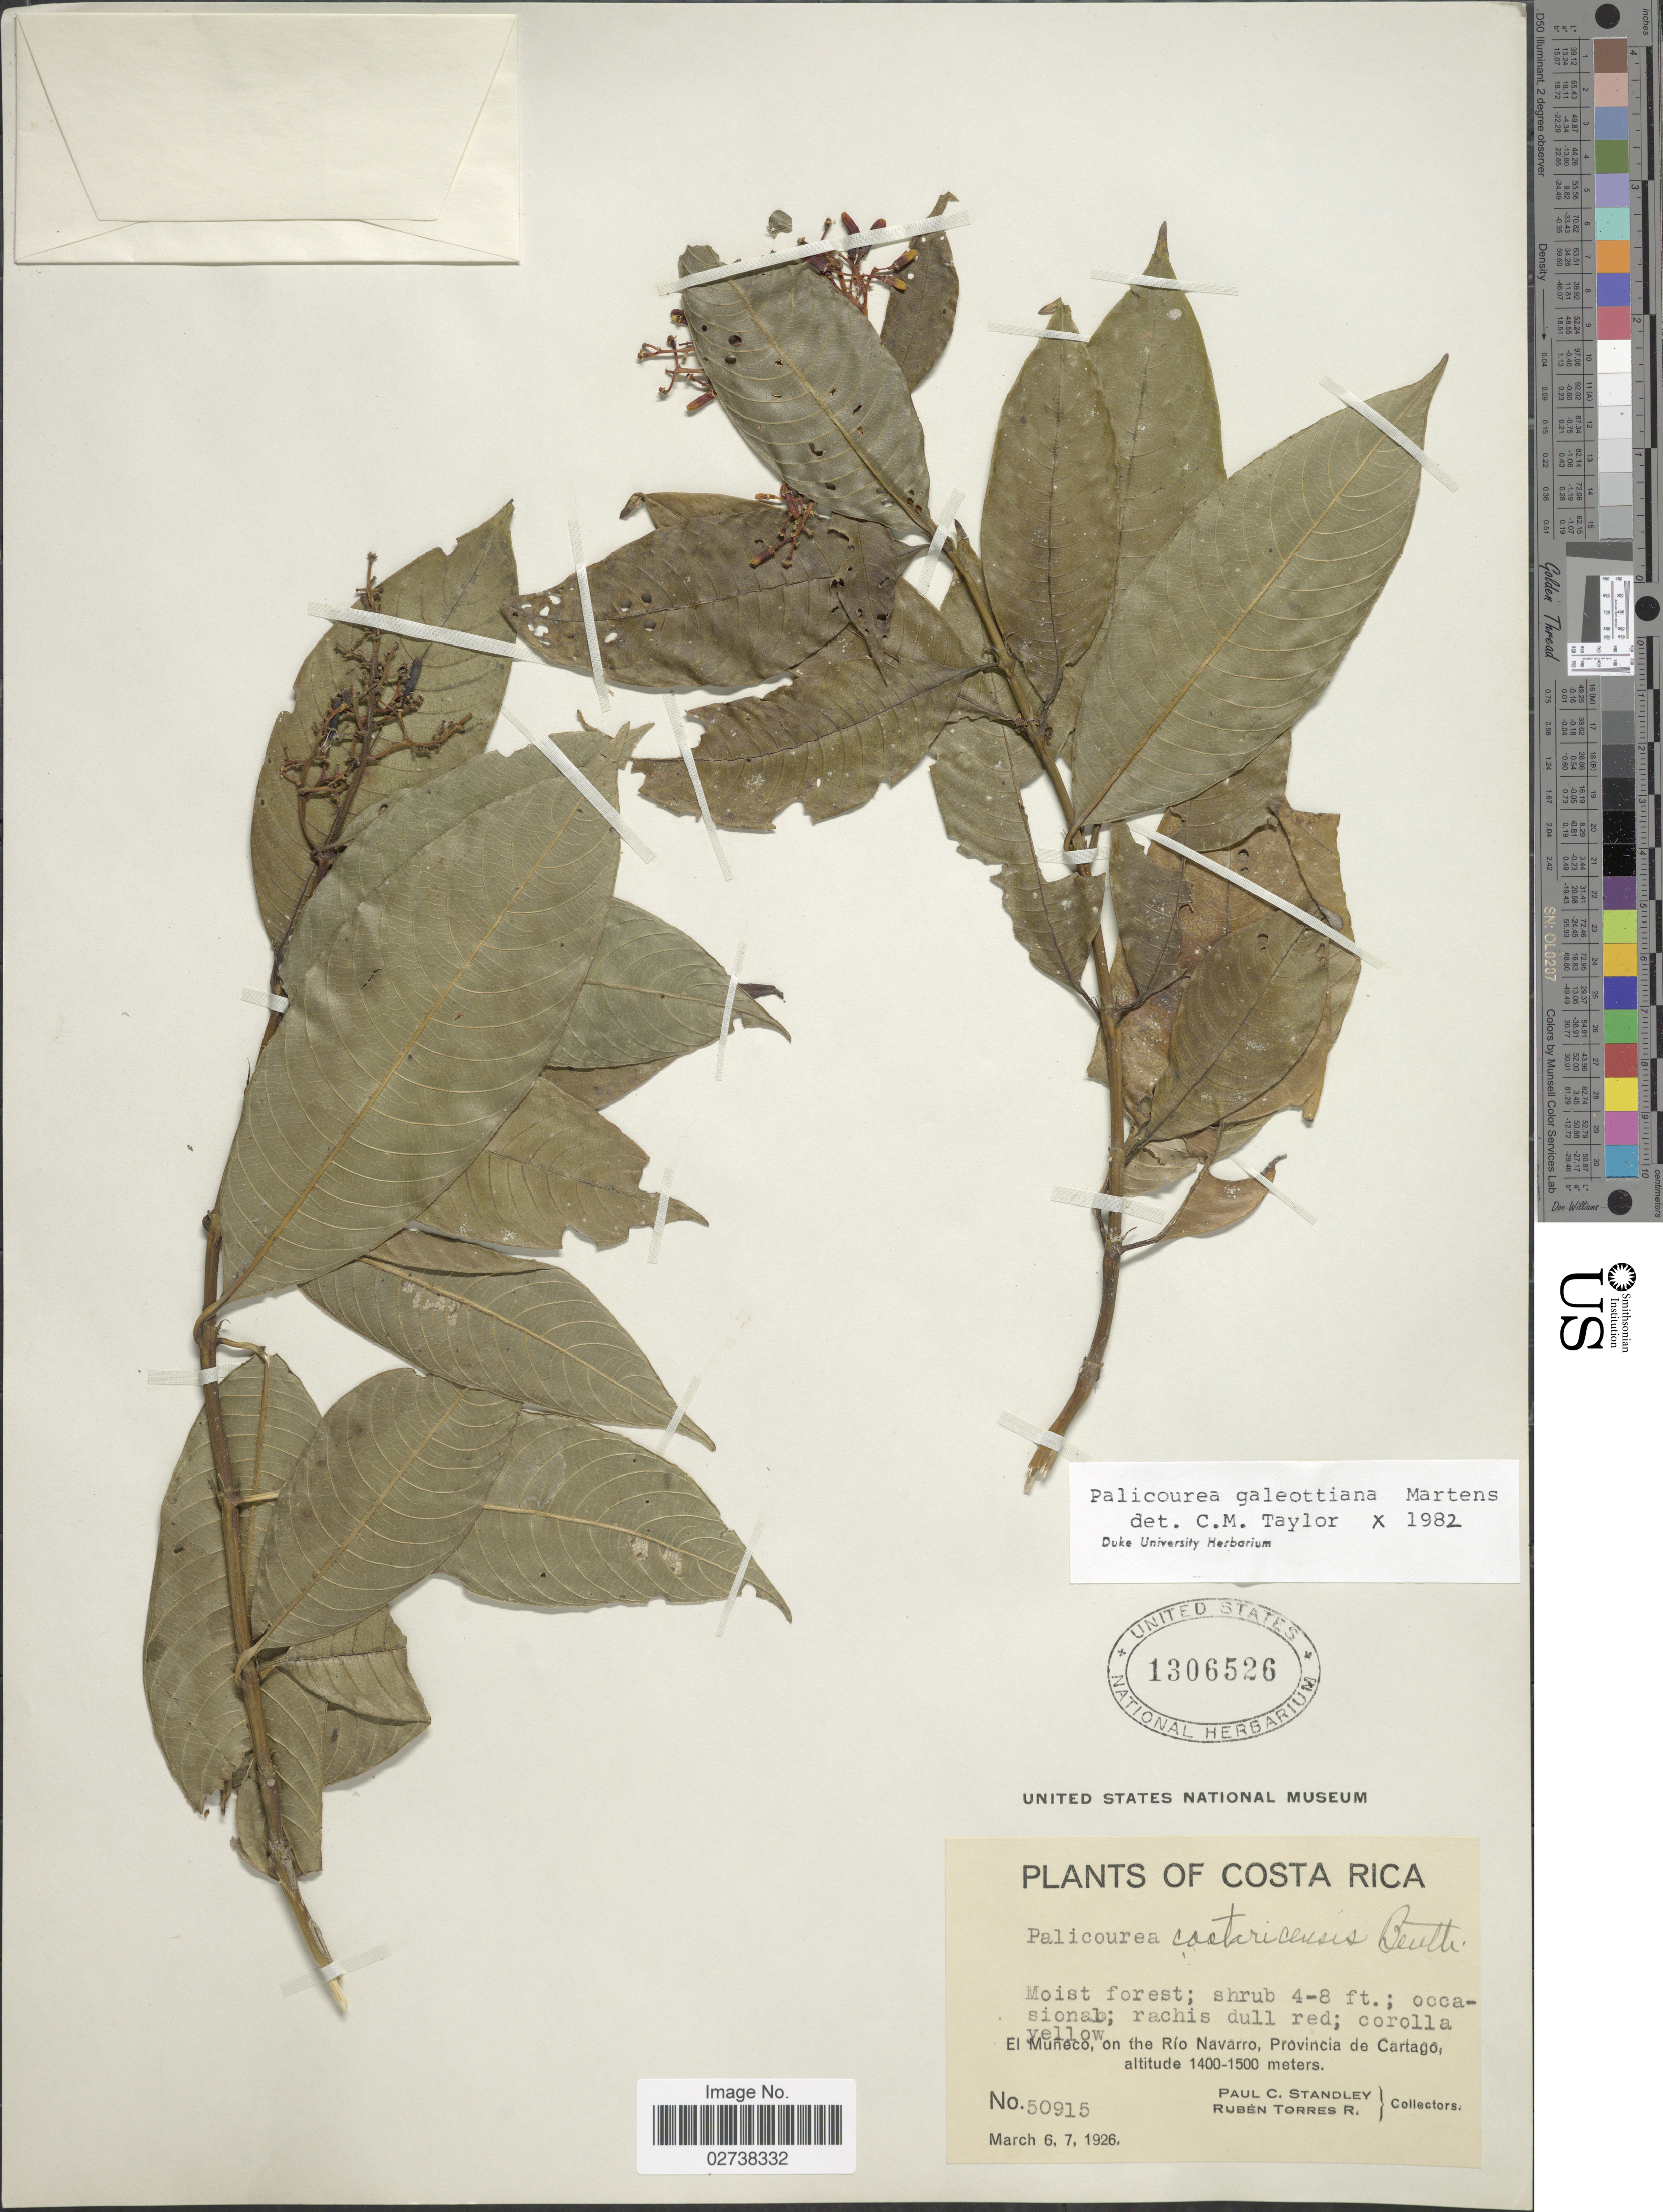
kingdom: Plantae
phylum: Tracheophyta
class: Magnoliopsida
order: Gentianales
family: Rubiaceae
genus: Palicourea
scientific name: Palicourea galeottiana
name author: M. Martens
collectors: P. C. Standley & R. Torres Rojas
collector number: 50915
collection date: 1926-03-06/1926-03-07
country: Costa Rica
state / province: Cartago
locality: El Muneco, on the Rio Navarro, Provincia de Cartago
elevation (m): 1400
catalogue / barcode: US 1306526